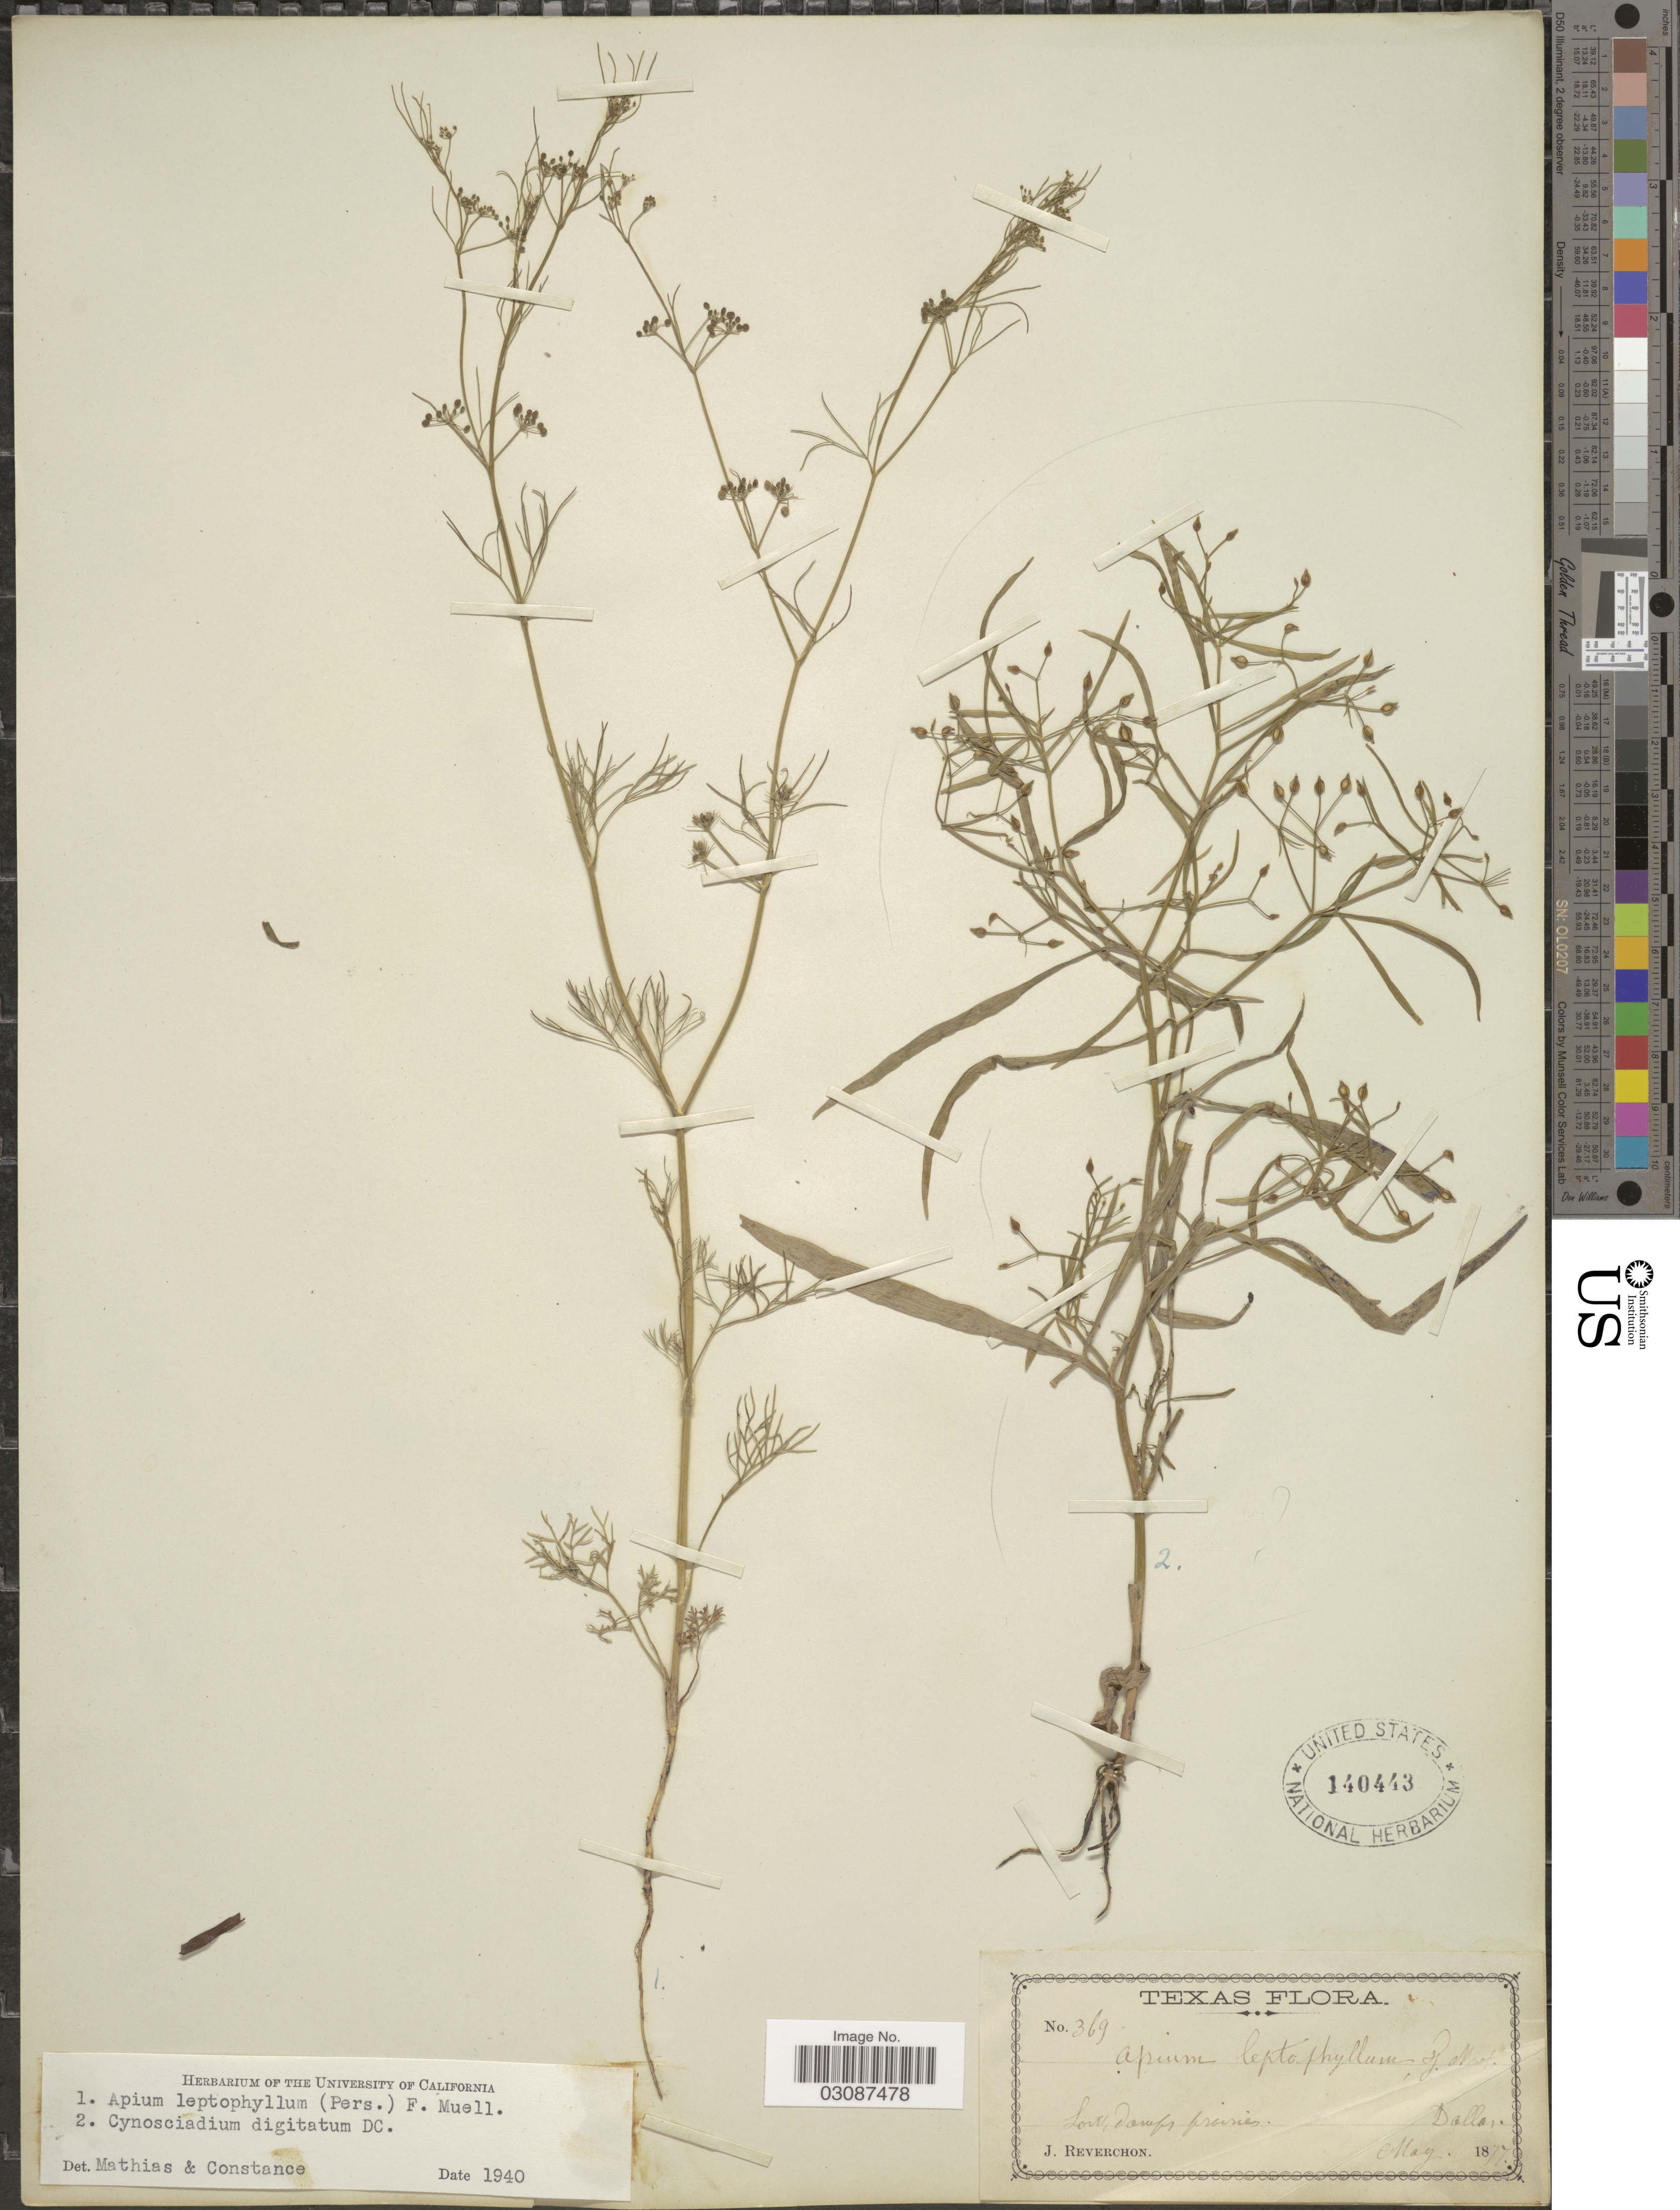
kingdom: Plantae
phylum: Tracheophyta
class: Magnoliopsida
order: Apiales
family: Apiaceae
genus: Cynosciadium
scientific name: Cynosciadium digitatum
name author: DC.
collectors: J. Reverchon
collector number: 369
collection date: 1877-05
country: United States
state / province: Texas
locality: Dallas.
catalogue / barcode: US 140443